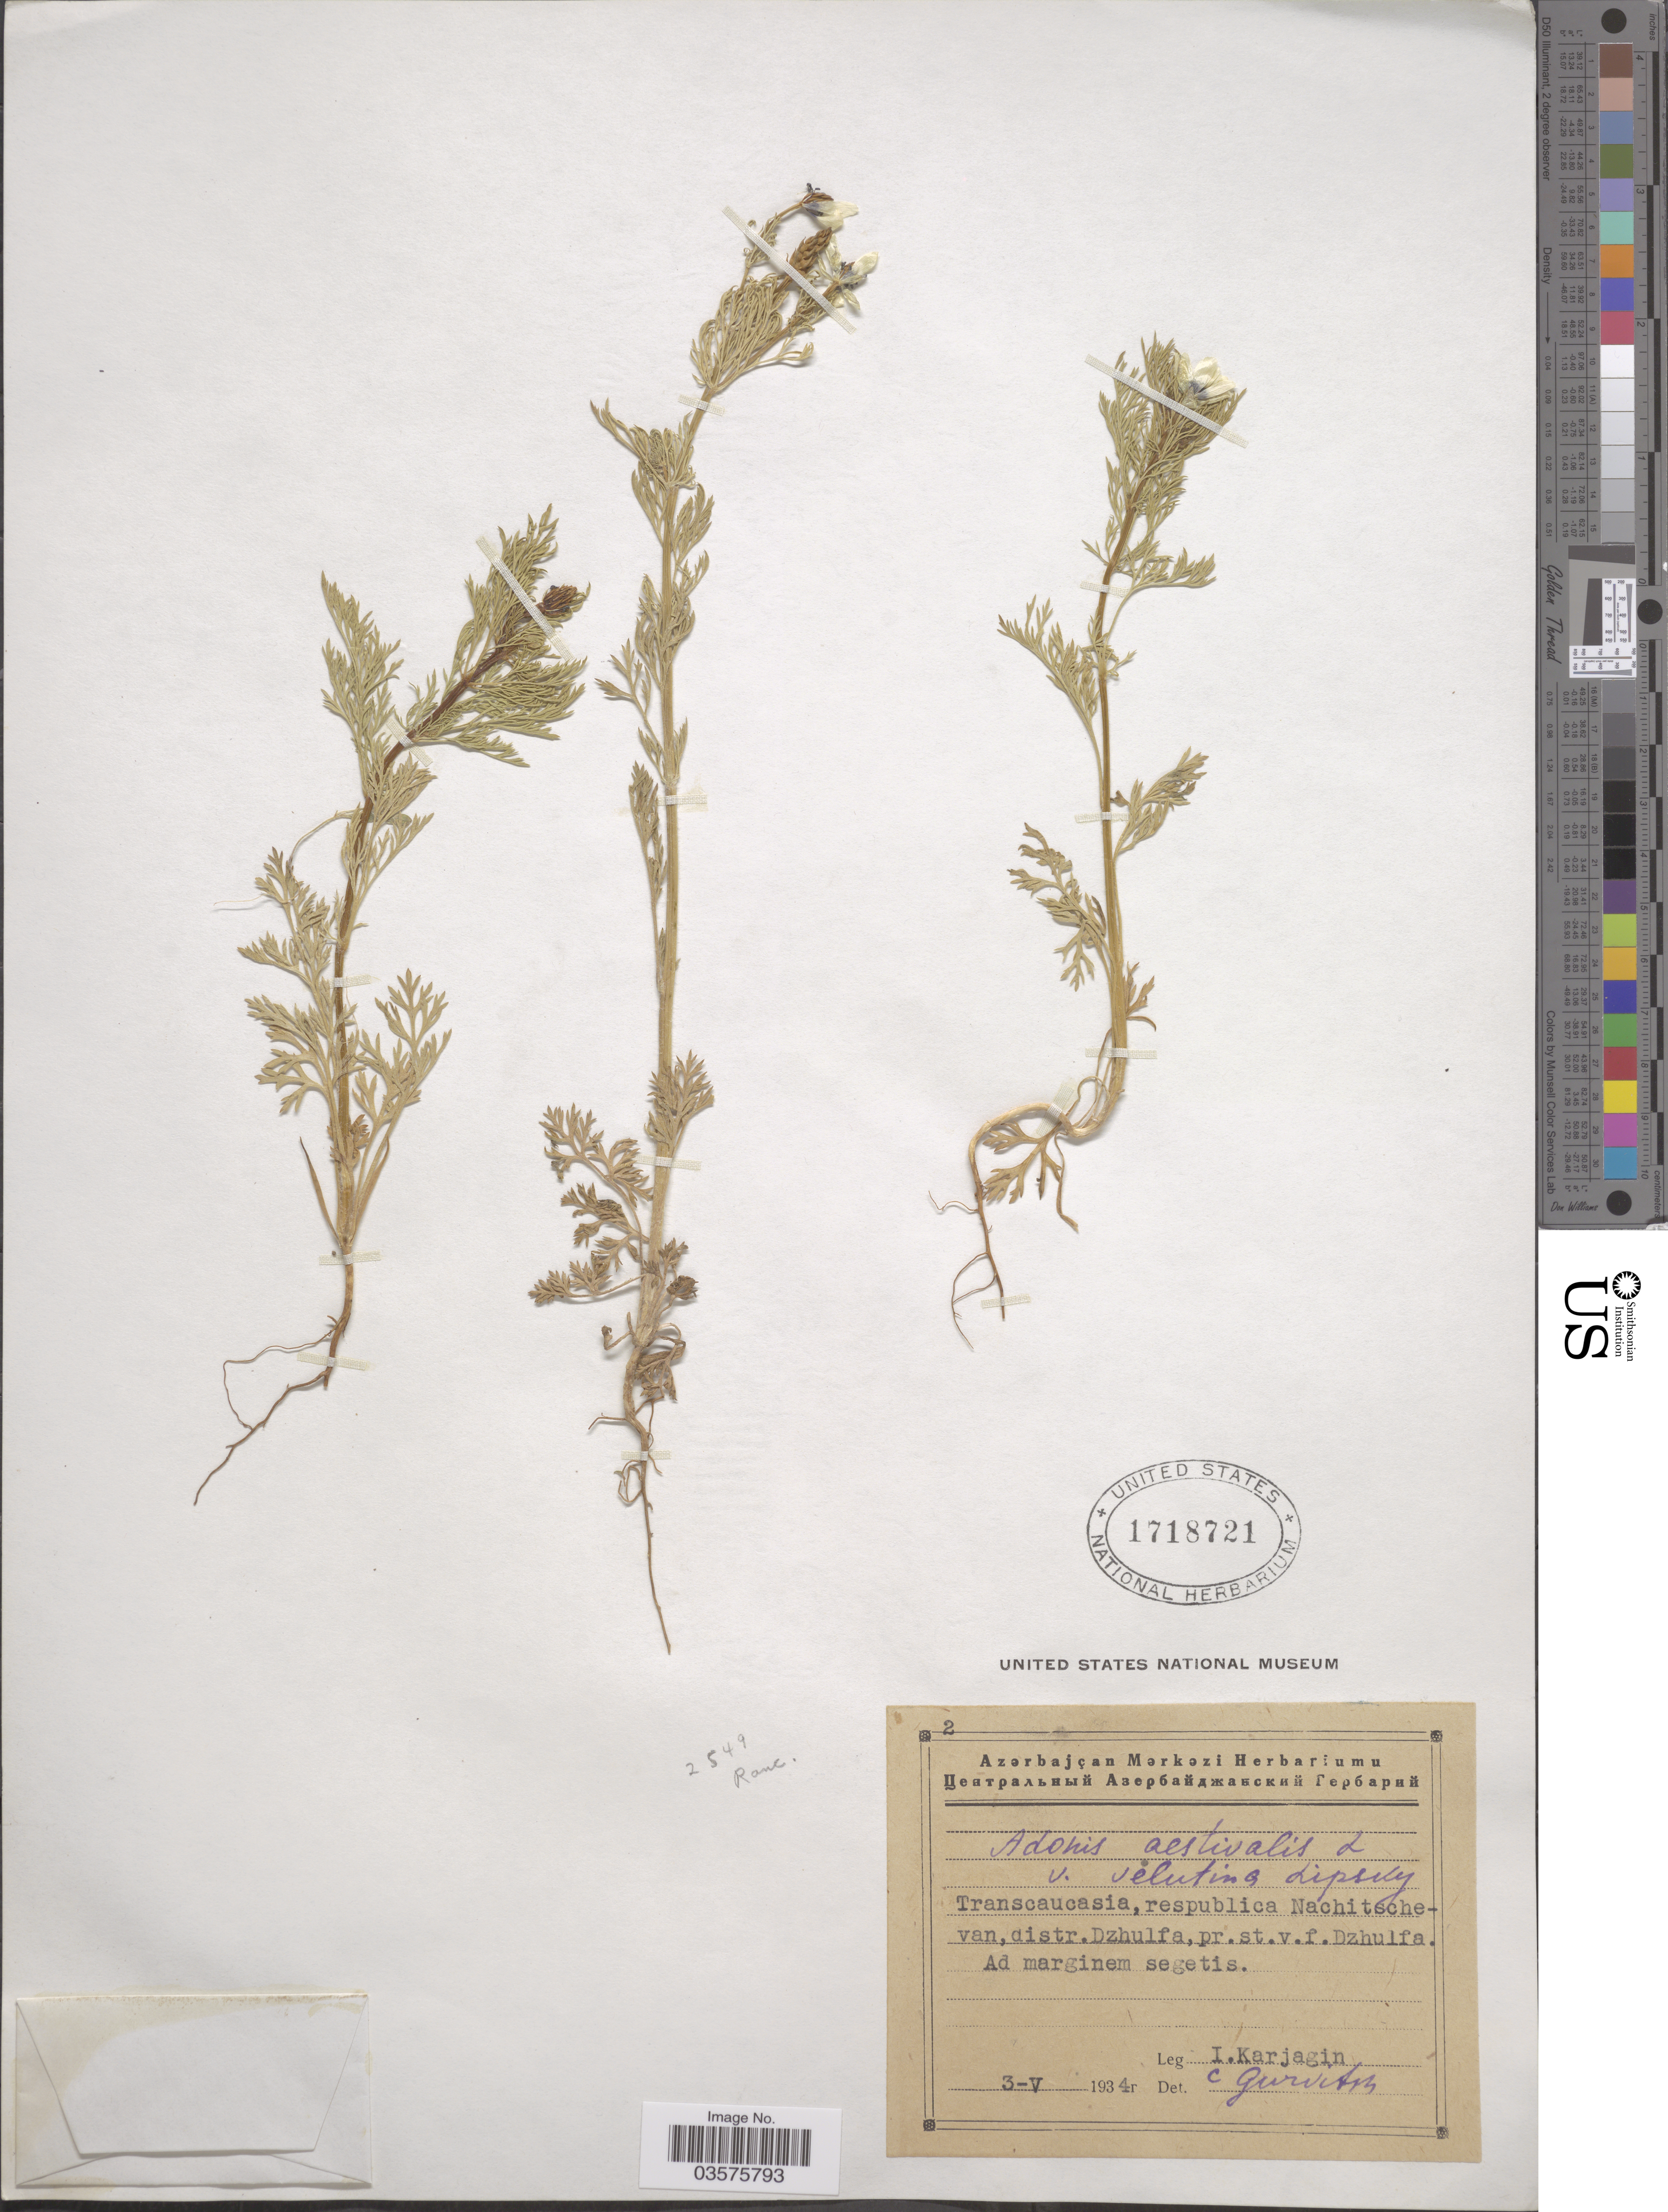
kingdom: Plantae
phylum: Tracheophyta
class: Magnoliopsida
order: Ranunculales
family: Ranunculaceae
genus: Adonis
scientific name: Adonis aestivalis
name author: L.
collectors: I. Karjagin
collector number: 2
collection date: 1934-05-03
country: Azerbaijan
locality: Transcaucasia, respublica Nachitschevan, distr.Dzhulfa, pr. st. v. f. Dzhulfa.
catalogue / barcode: US 1718721